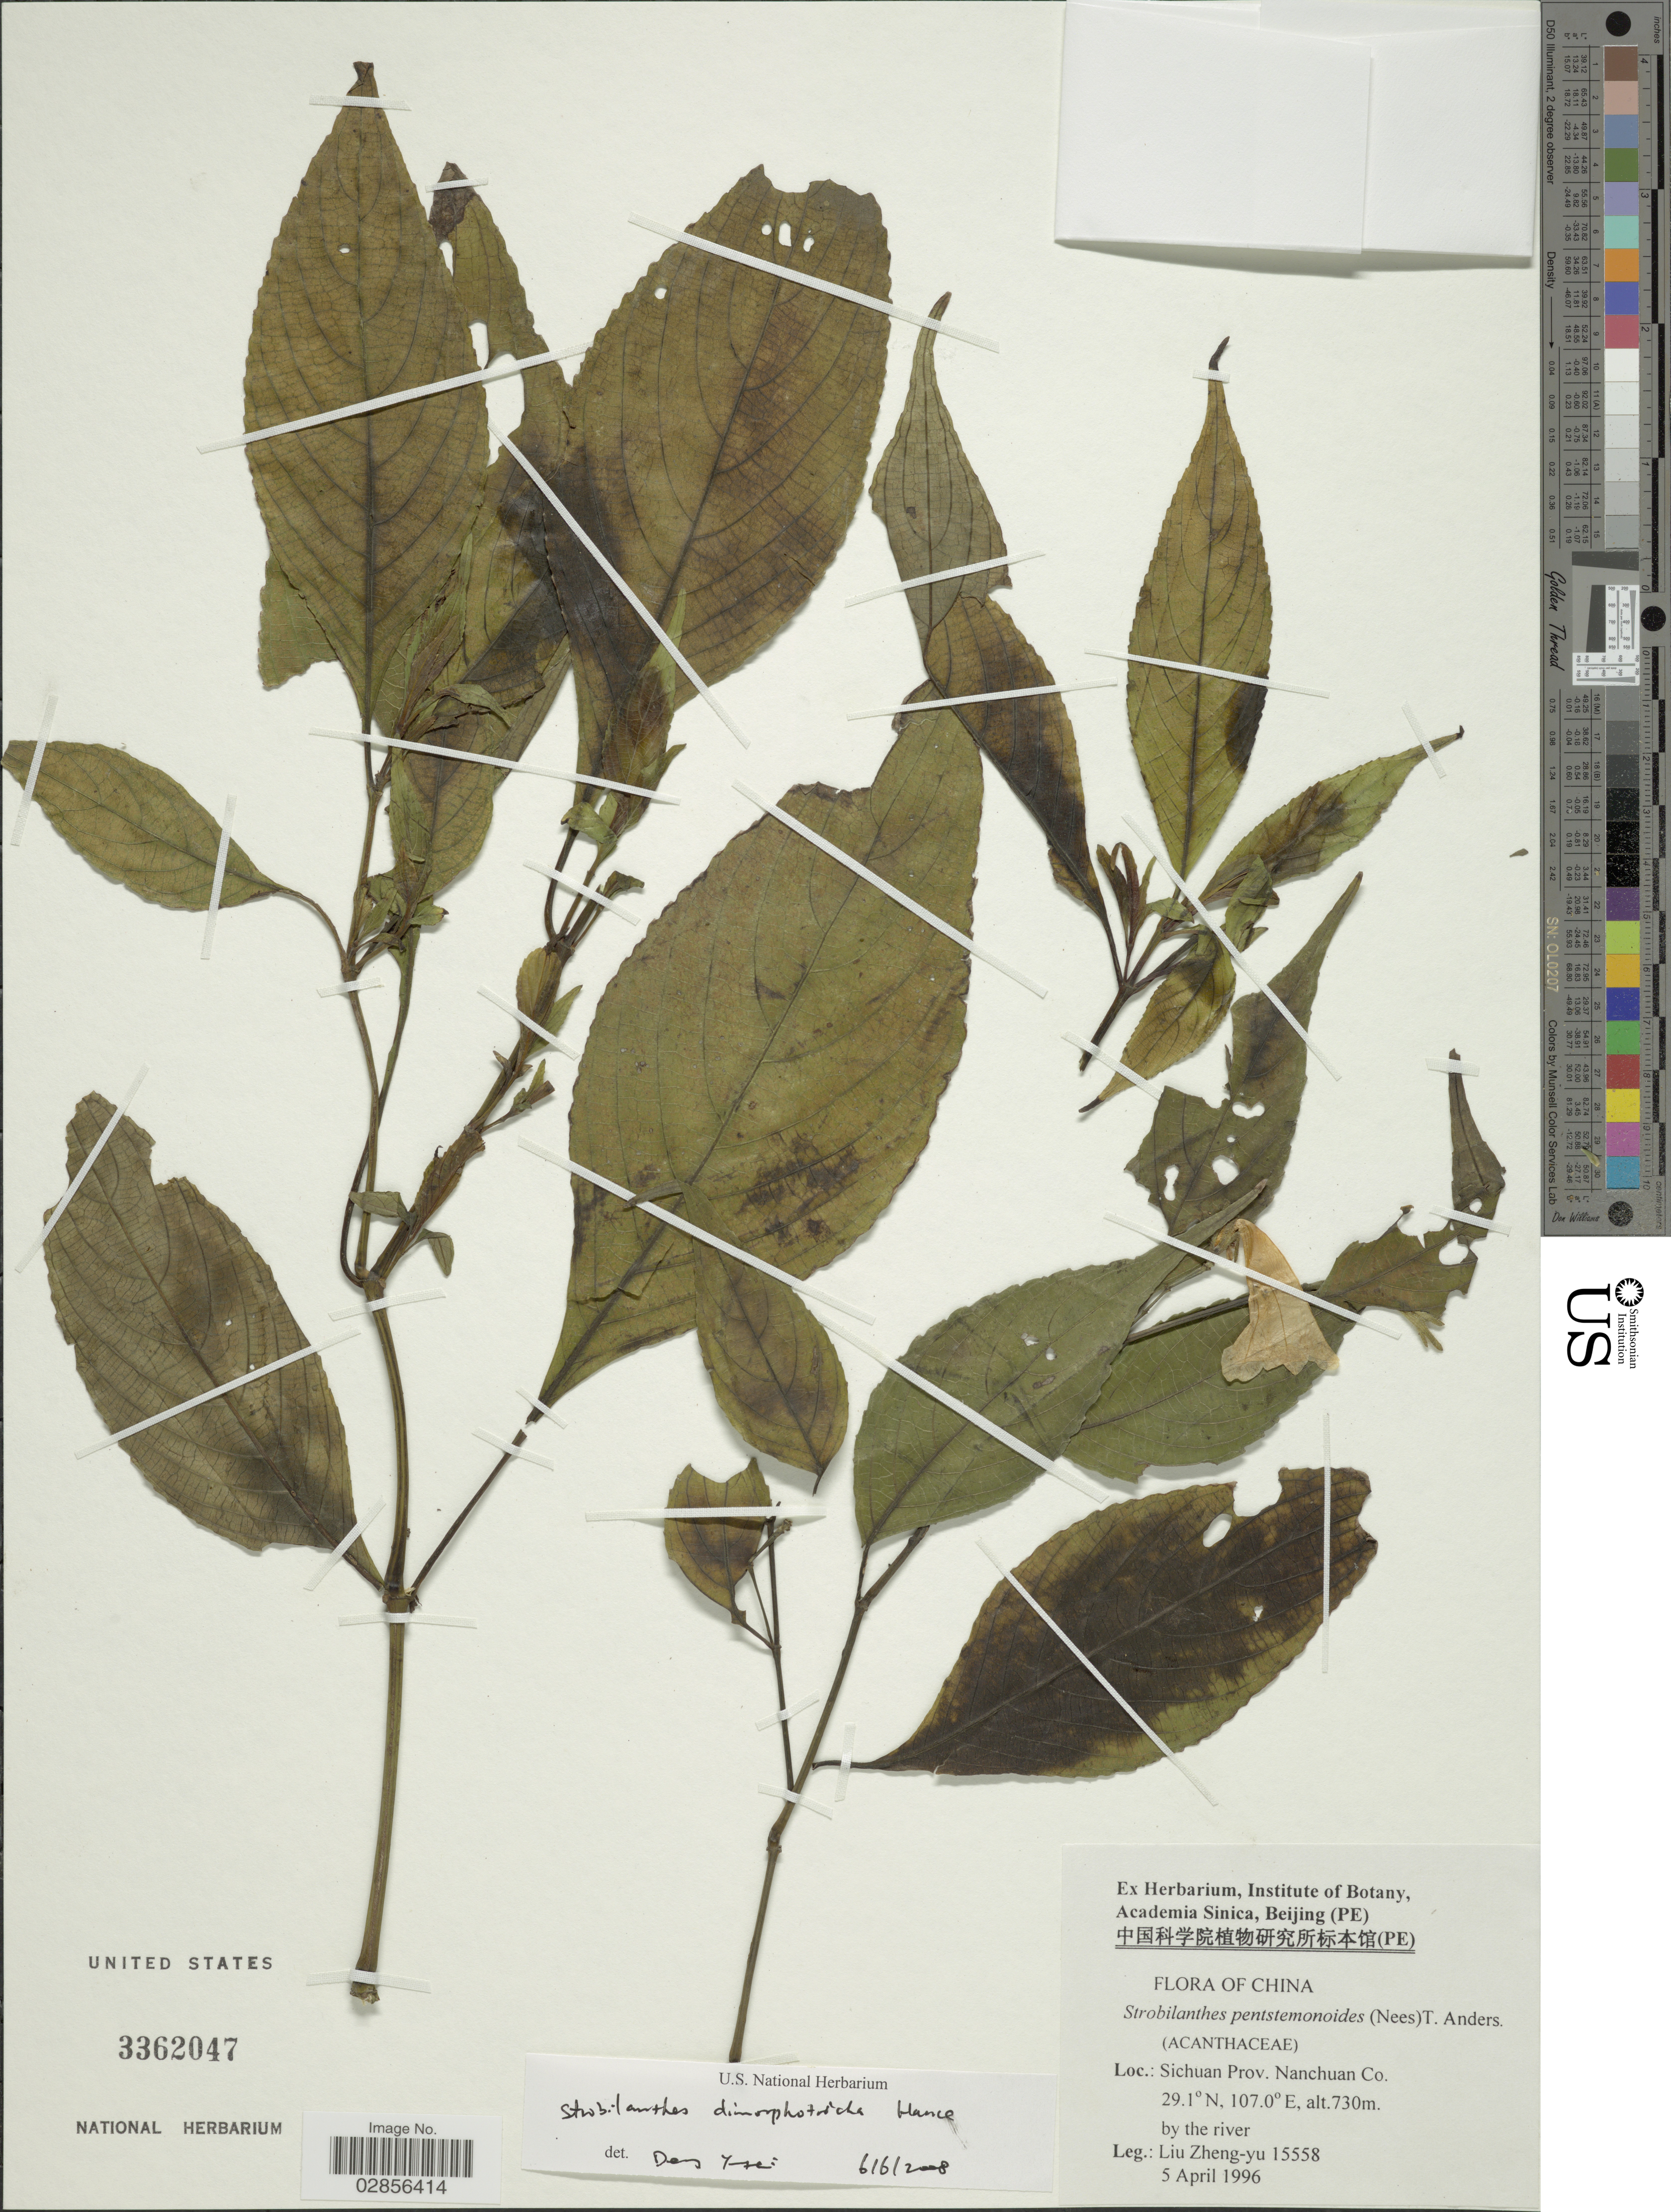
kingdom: Plantae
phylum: Tracheophyta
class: Magnoliopsida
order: Lamiales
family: Acanthaceae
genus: Strobilanthes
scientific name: Strobilanthes dimorphotricha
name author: Hance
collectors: L. Zheng-yu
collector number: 15558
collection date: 1996-04-05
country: China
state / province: Sichuan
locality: Nanchuan Co.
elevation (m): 730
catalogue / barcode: US 3362047